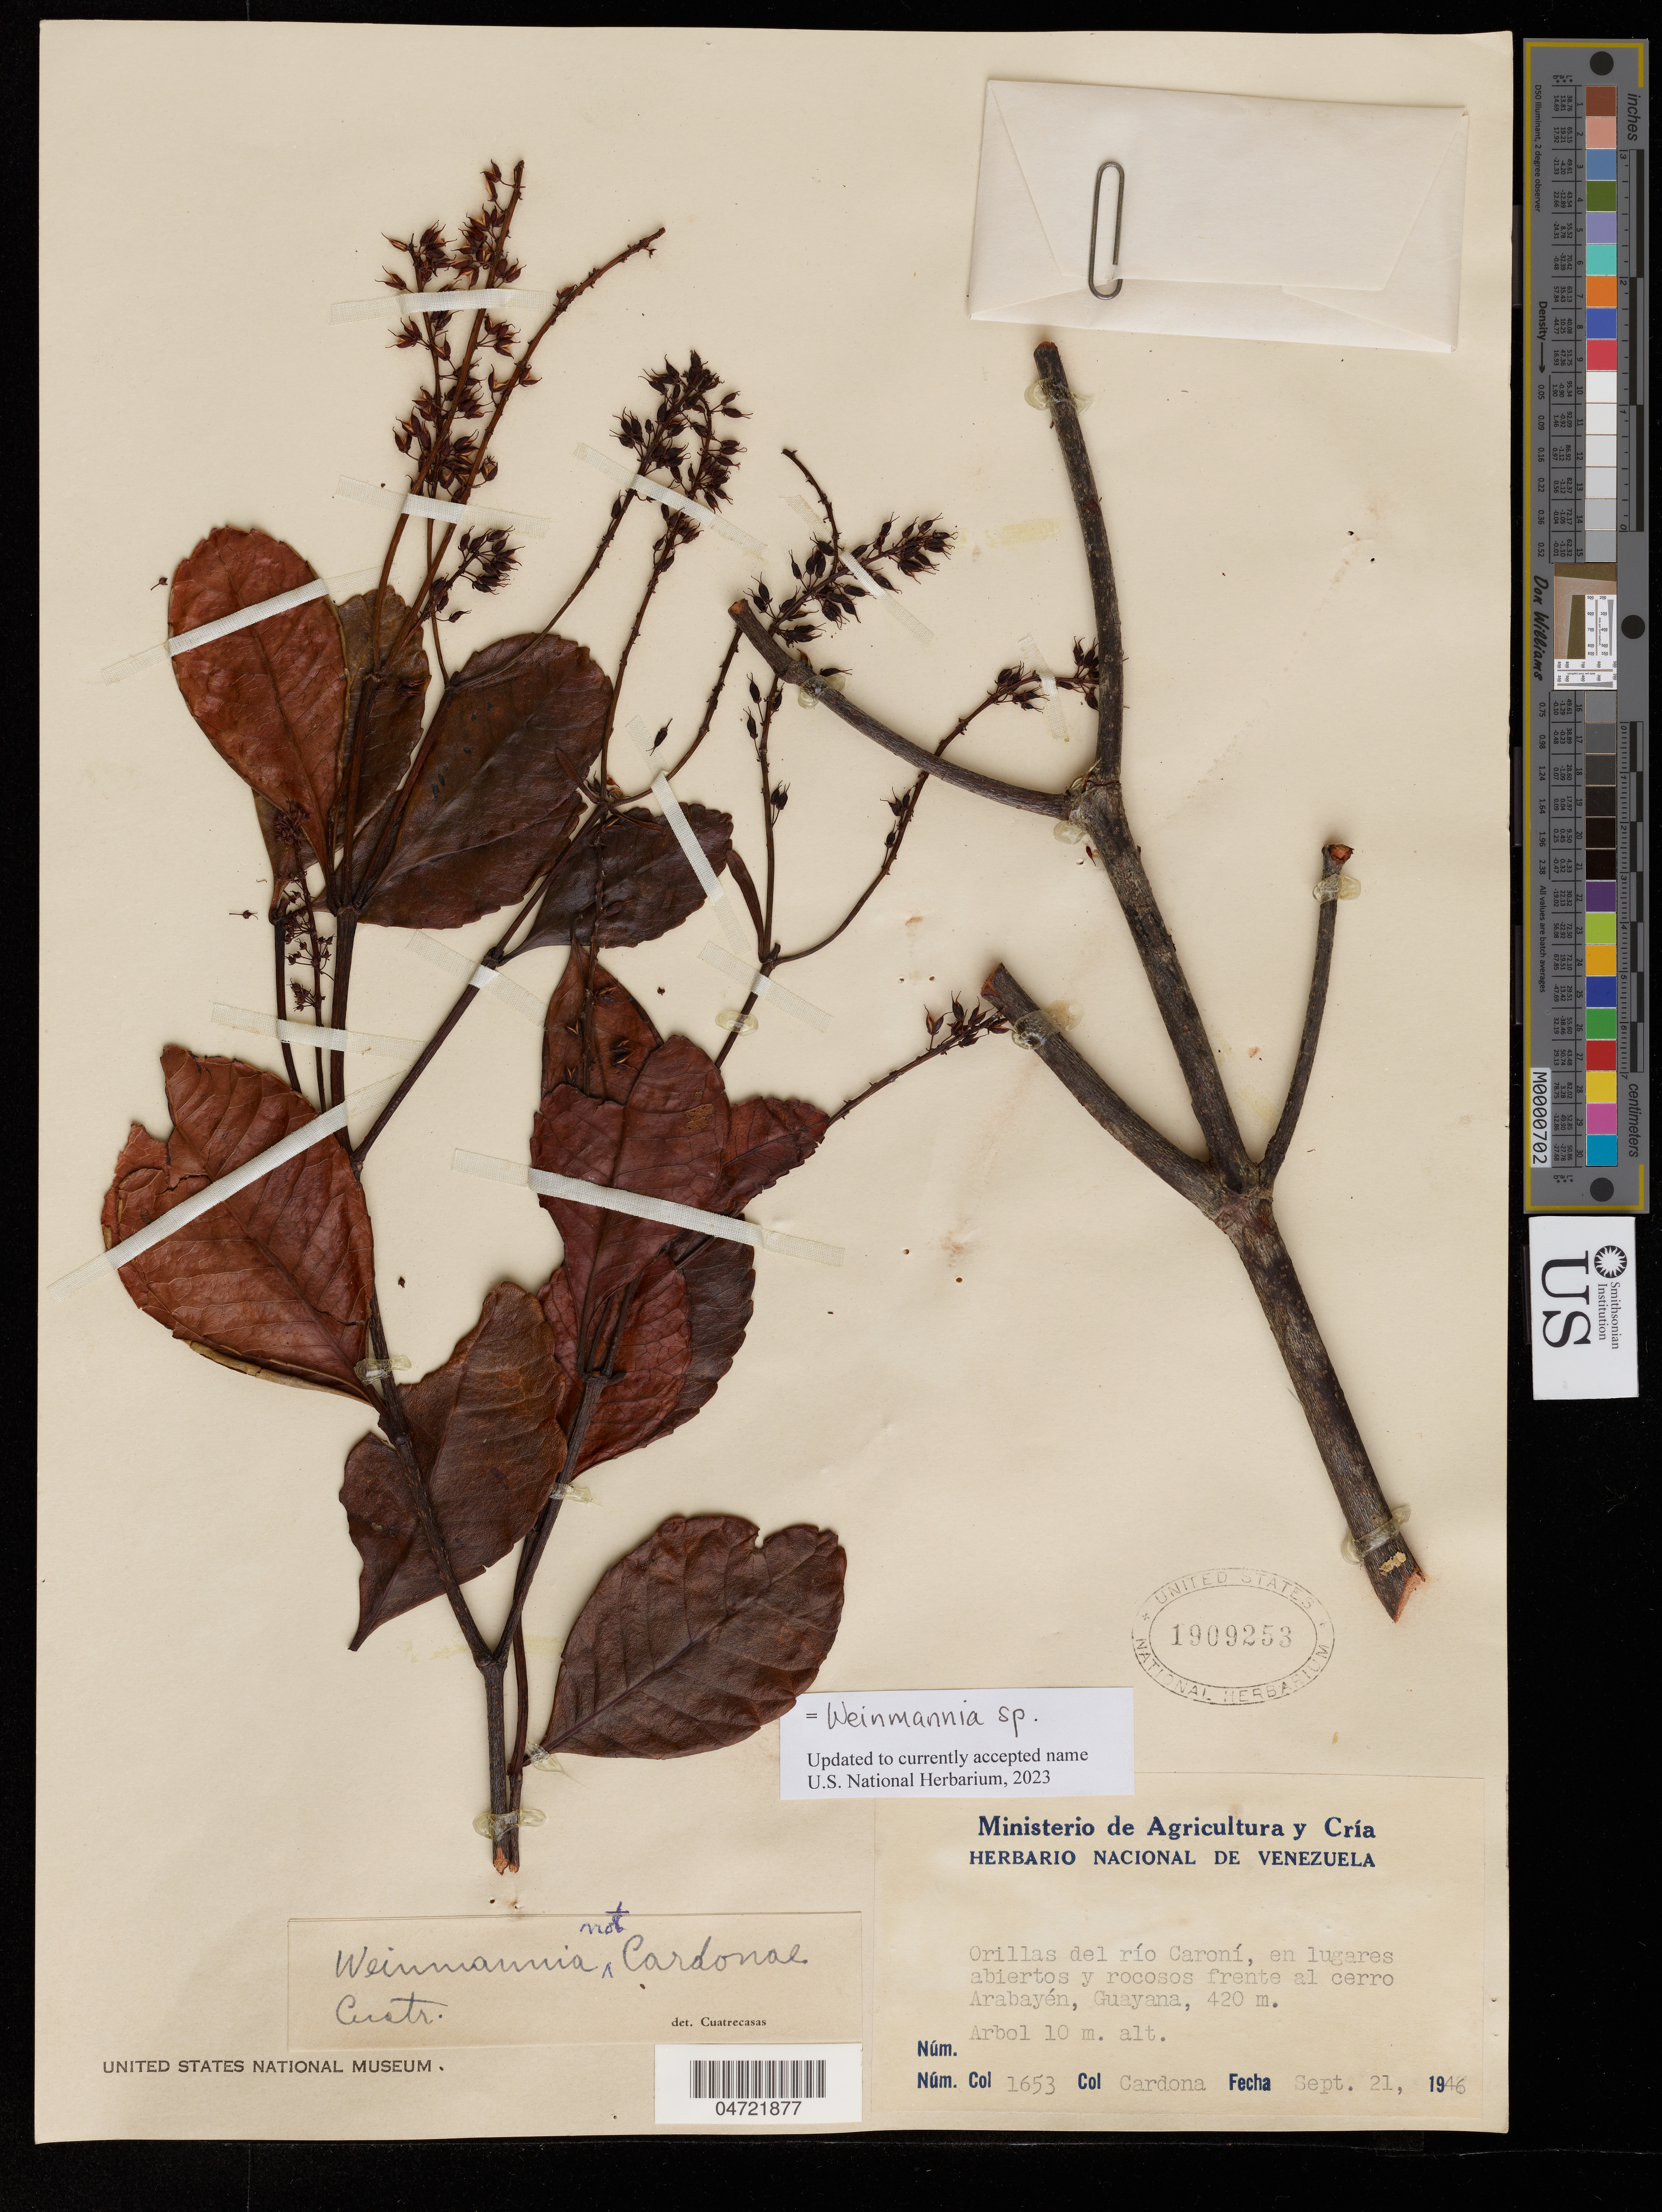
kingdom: Plantae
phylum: Tracheophyta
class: Magnoliopsida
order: Oxalidales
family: Cunoniaceae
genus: Weinmannia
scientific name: Weinmannia sp.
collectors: F. Cardona Puig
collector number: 1653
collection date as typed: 21-Sep-46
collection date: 1946-09-21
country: Venezuela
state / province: Bolívar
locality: Río Caroní, Cerro Arabayén (Guayana)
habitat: En lugares abiertos y rocosos frente al cerro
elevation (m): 420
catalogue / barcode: US 1909253